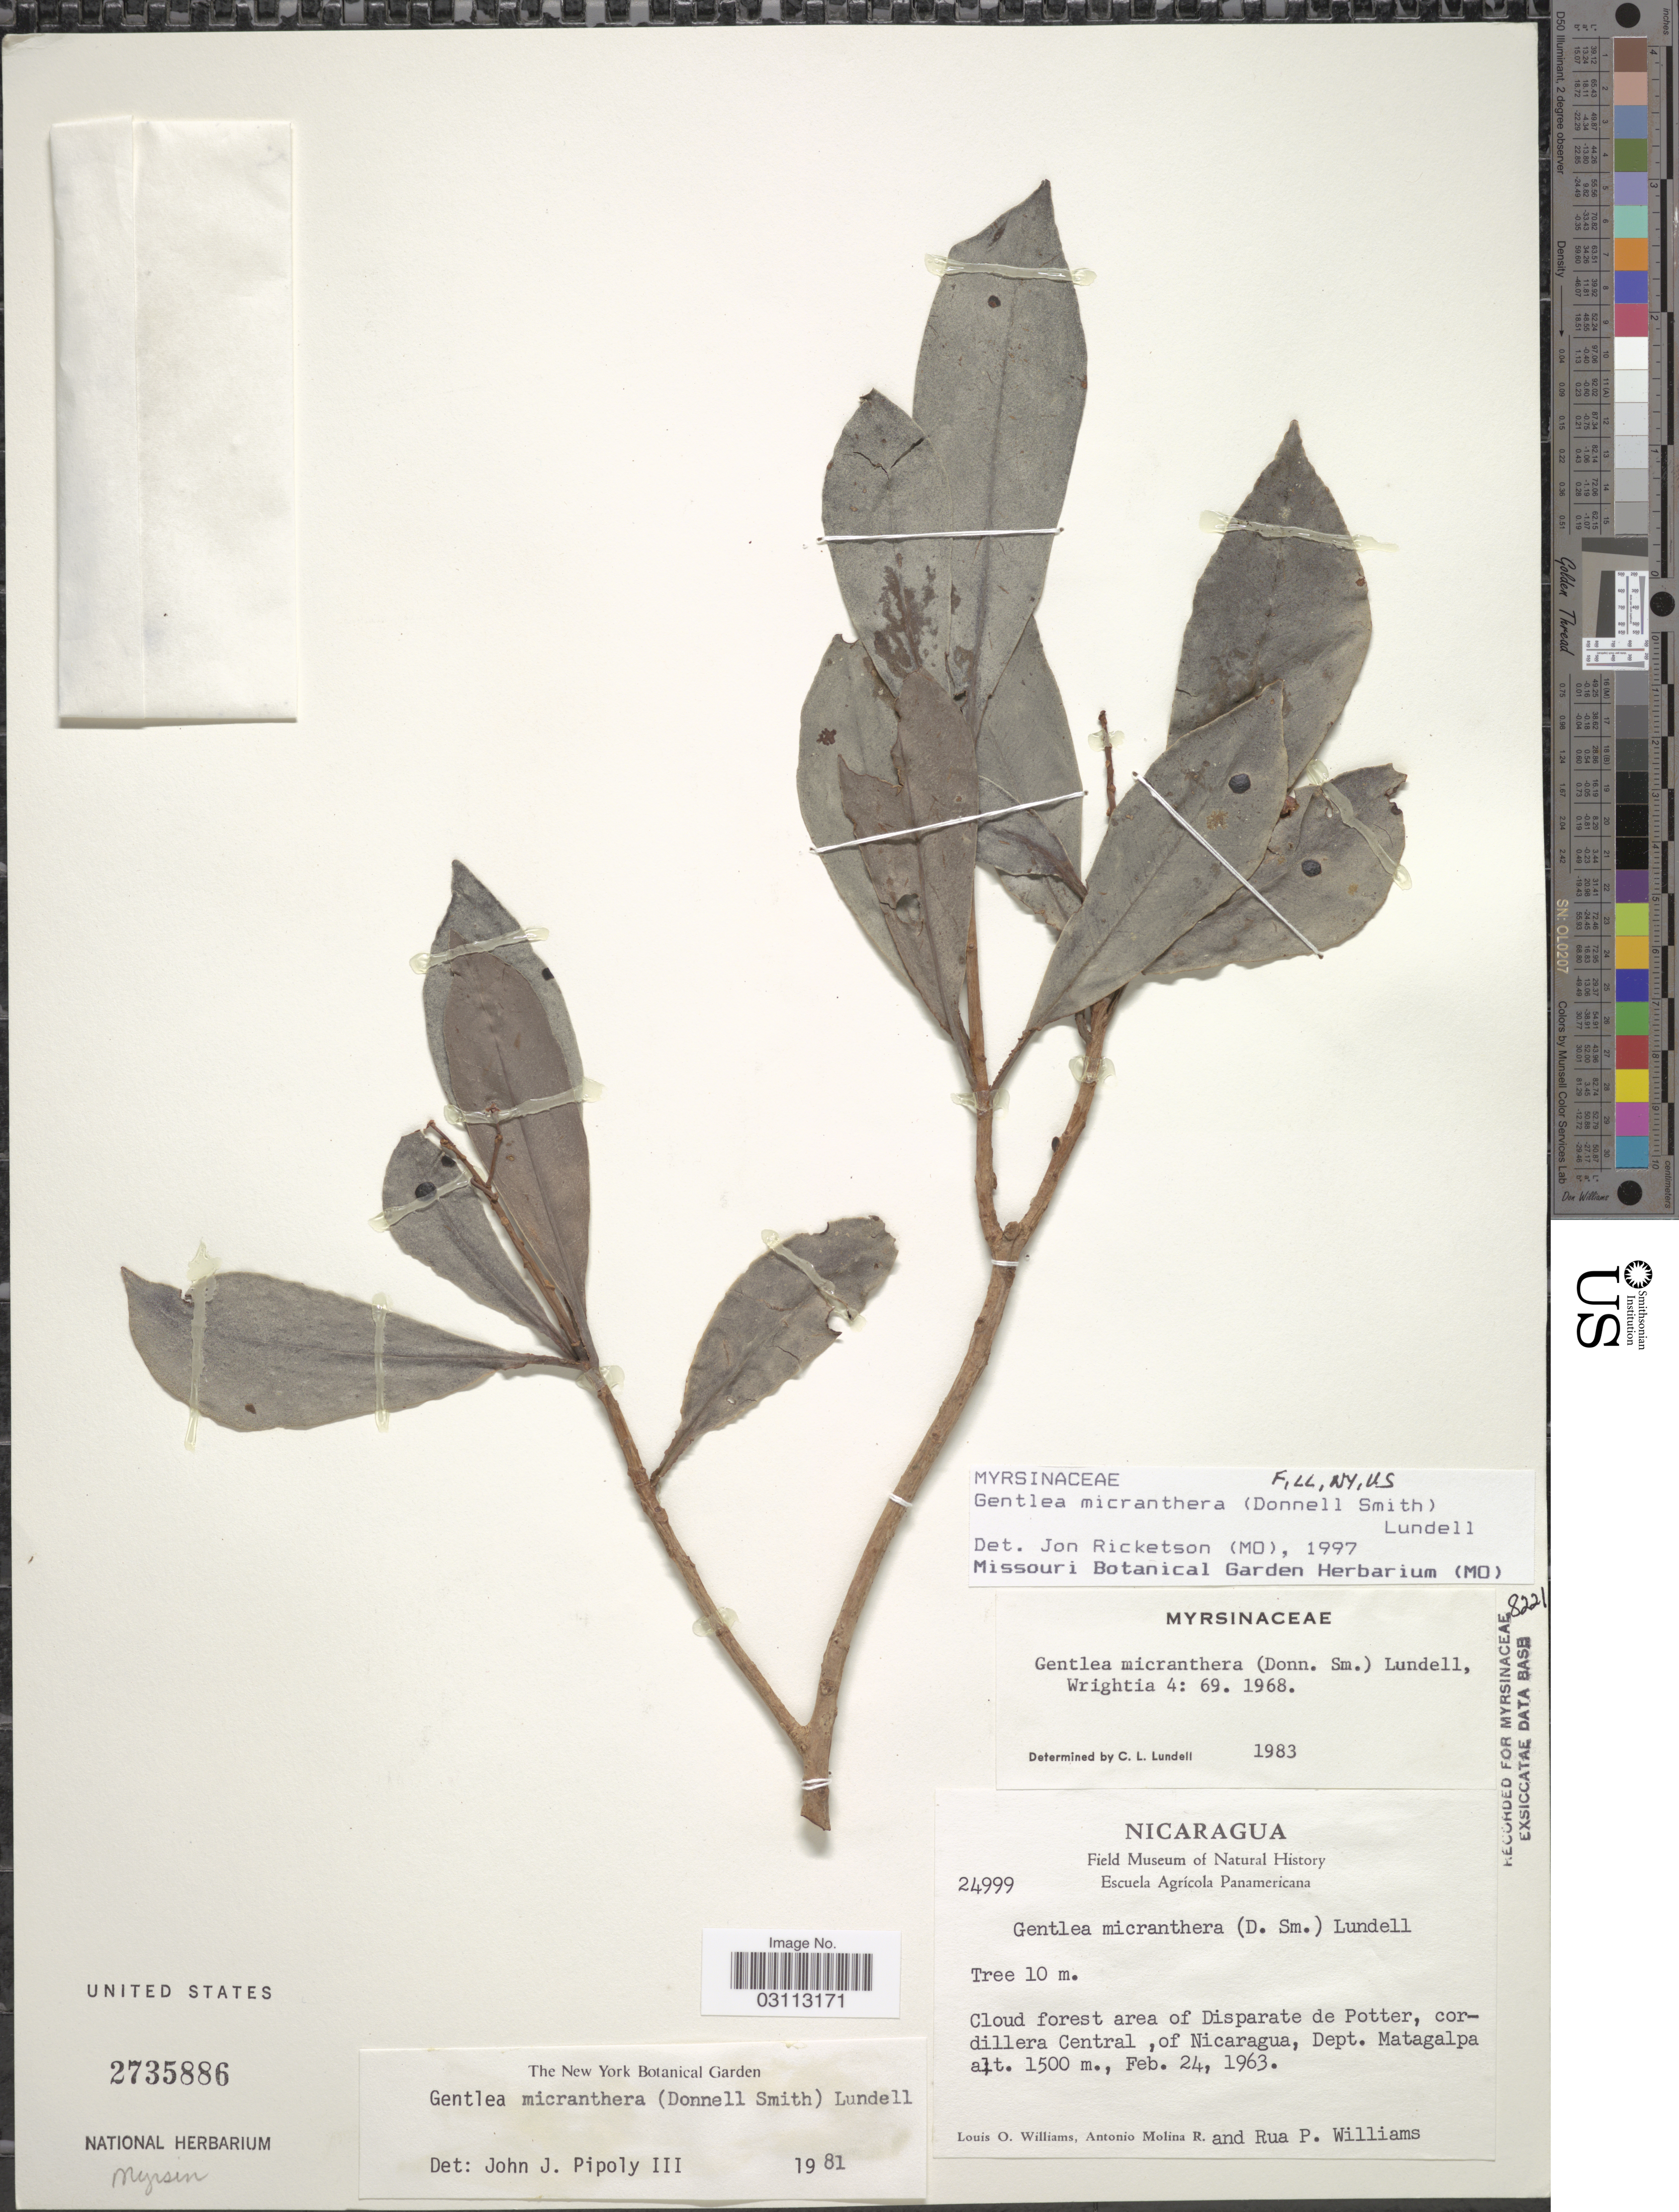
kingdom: Plantae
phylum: Tracheophyta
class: Magnoliopsida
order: Ericales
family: Primulaceae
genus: Gentlea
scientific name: Gentlea micranthera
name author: (Donn. Sm.) Lundell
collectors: L. O. Williams, A. Molina R. & R. P. Williams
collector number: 24999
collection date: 1963-02-24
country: Nicaragua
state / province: Matagalpa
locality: Cloud forest area of Disparate de Potter, cordillera Central, of Nicaragua, Dept. Matagalpa.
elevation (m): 1500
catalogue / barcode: US 2735886